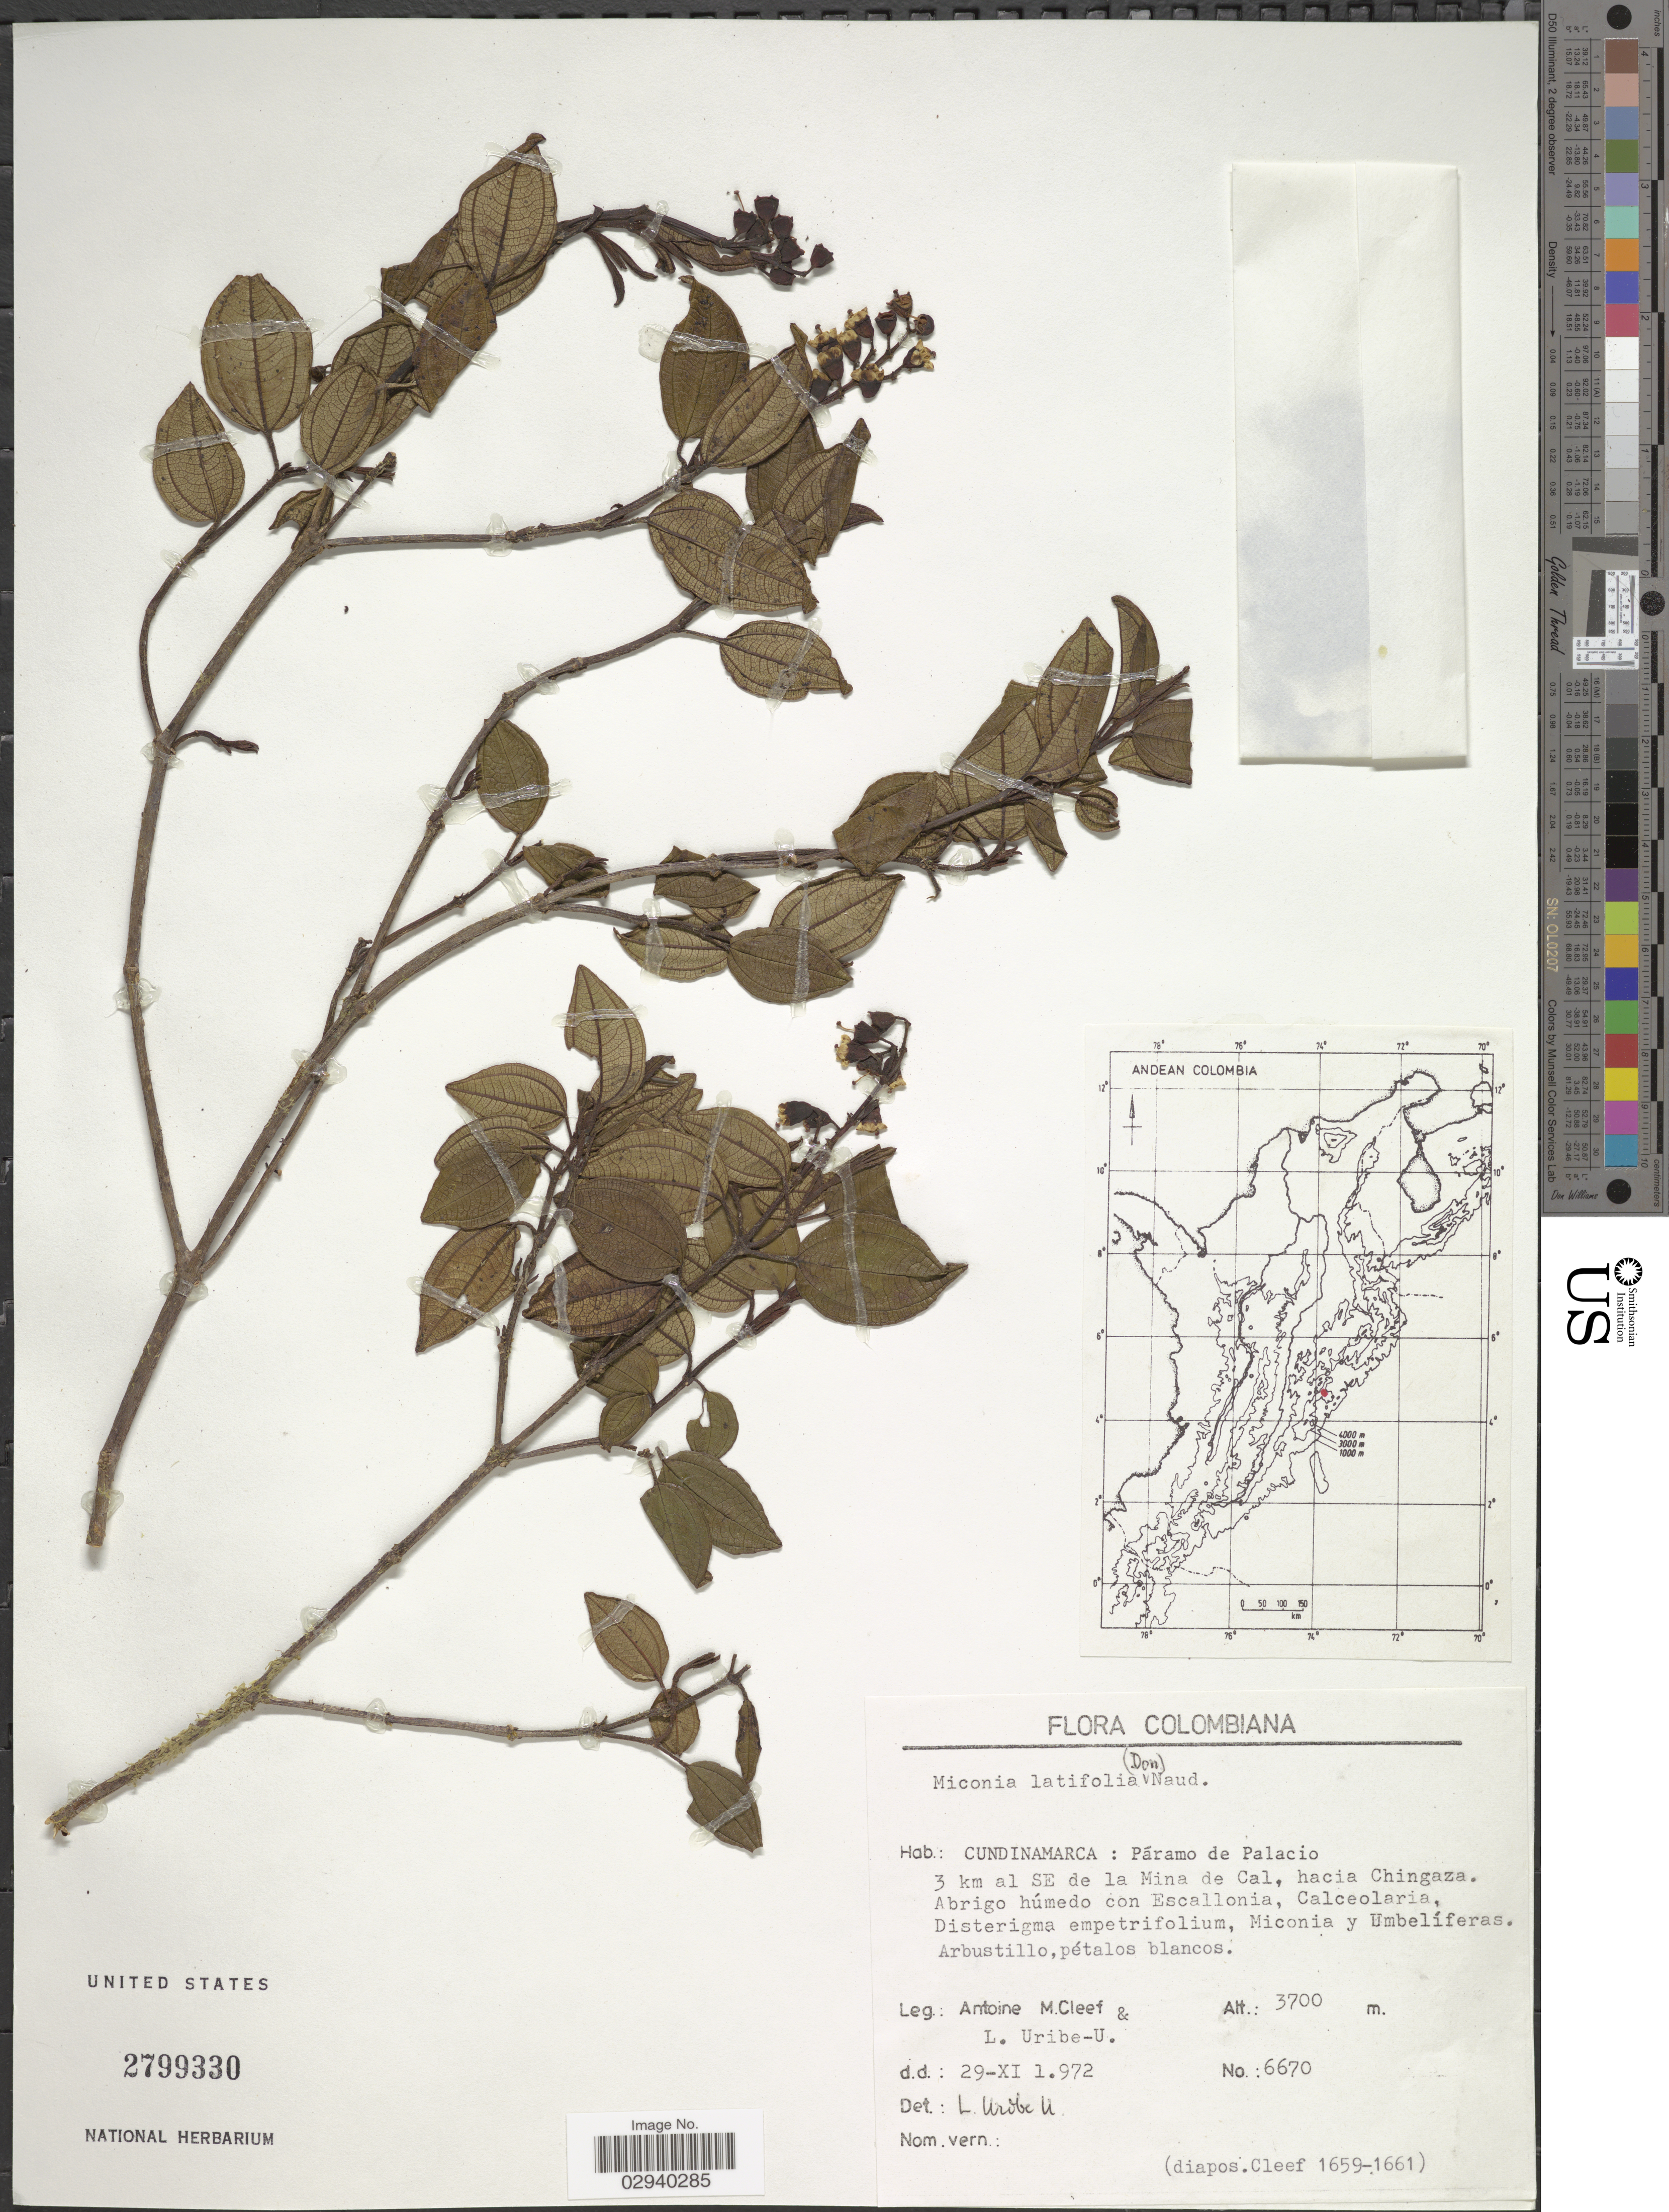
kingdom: Plantae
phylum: Tracheophyta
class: Magnoliopsida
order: Myrtales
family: Melastomataceae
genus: Miconia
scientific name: Miconia latifolia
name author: (D. Don) Naudin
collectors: A. M. Cleef & L. Uribe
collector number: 6670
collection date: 1972-11-29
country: Colombia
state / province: Cundinamarca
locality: Páramo de Palacio, 3 km al SE de la Mina de Cal, hacia Chingaza.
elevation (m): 3700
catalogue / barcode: US 2799330